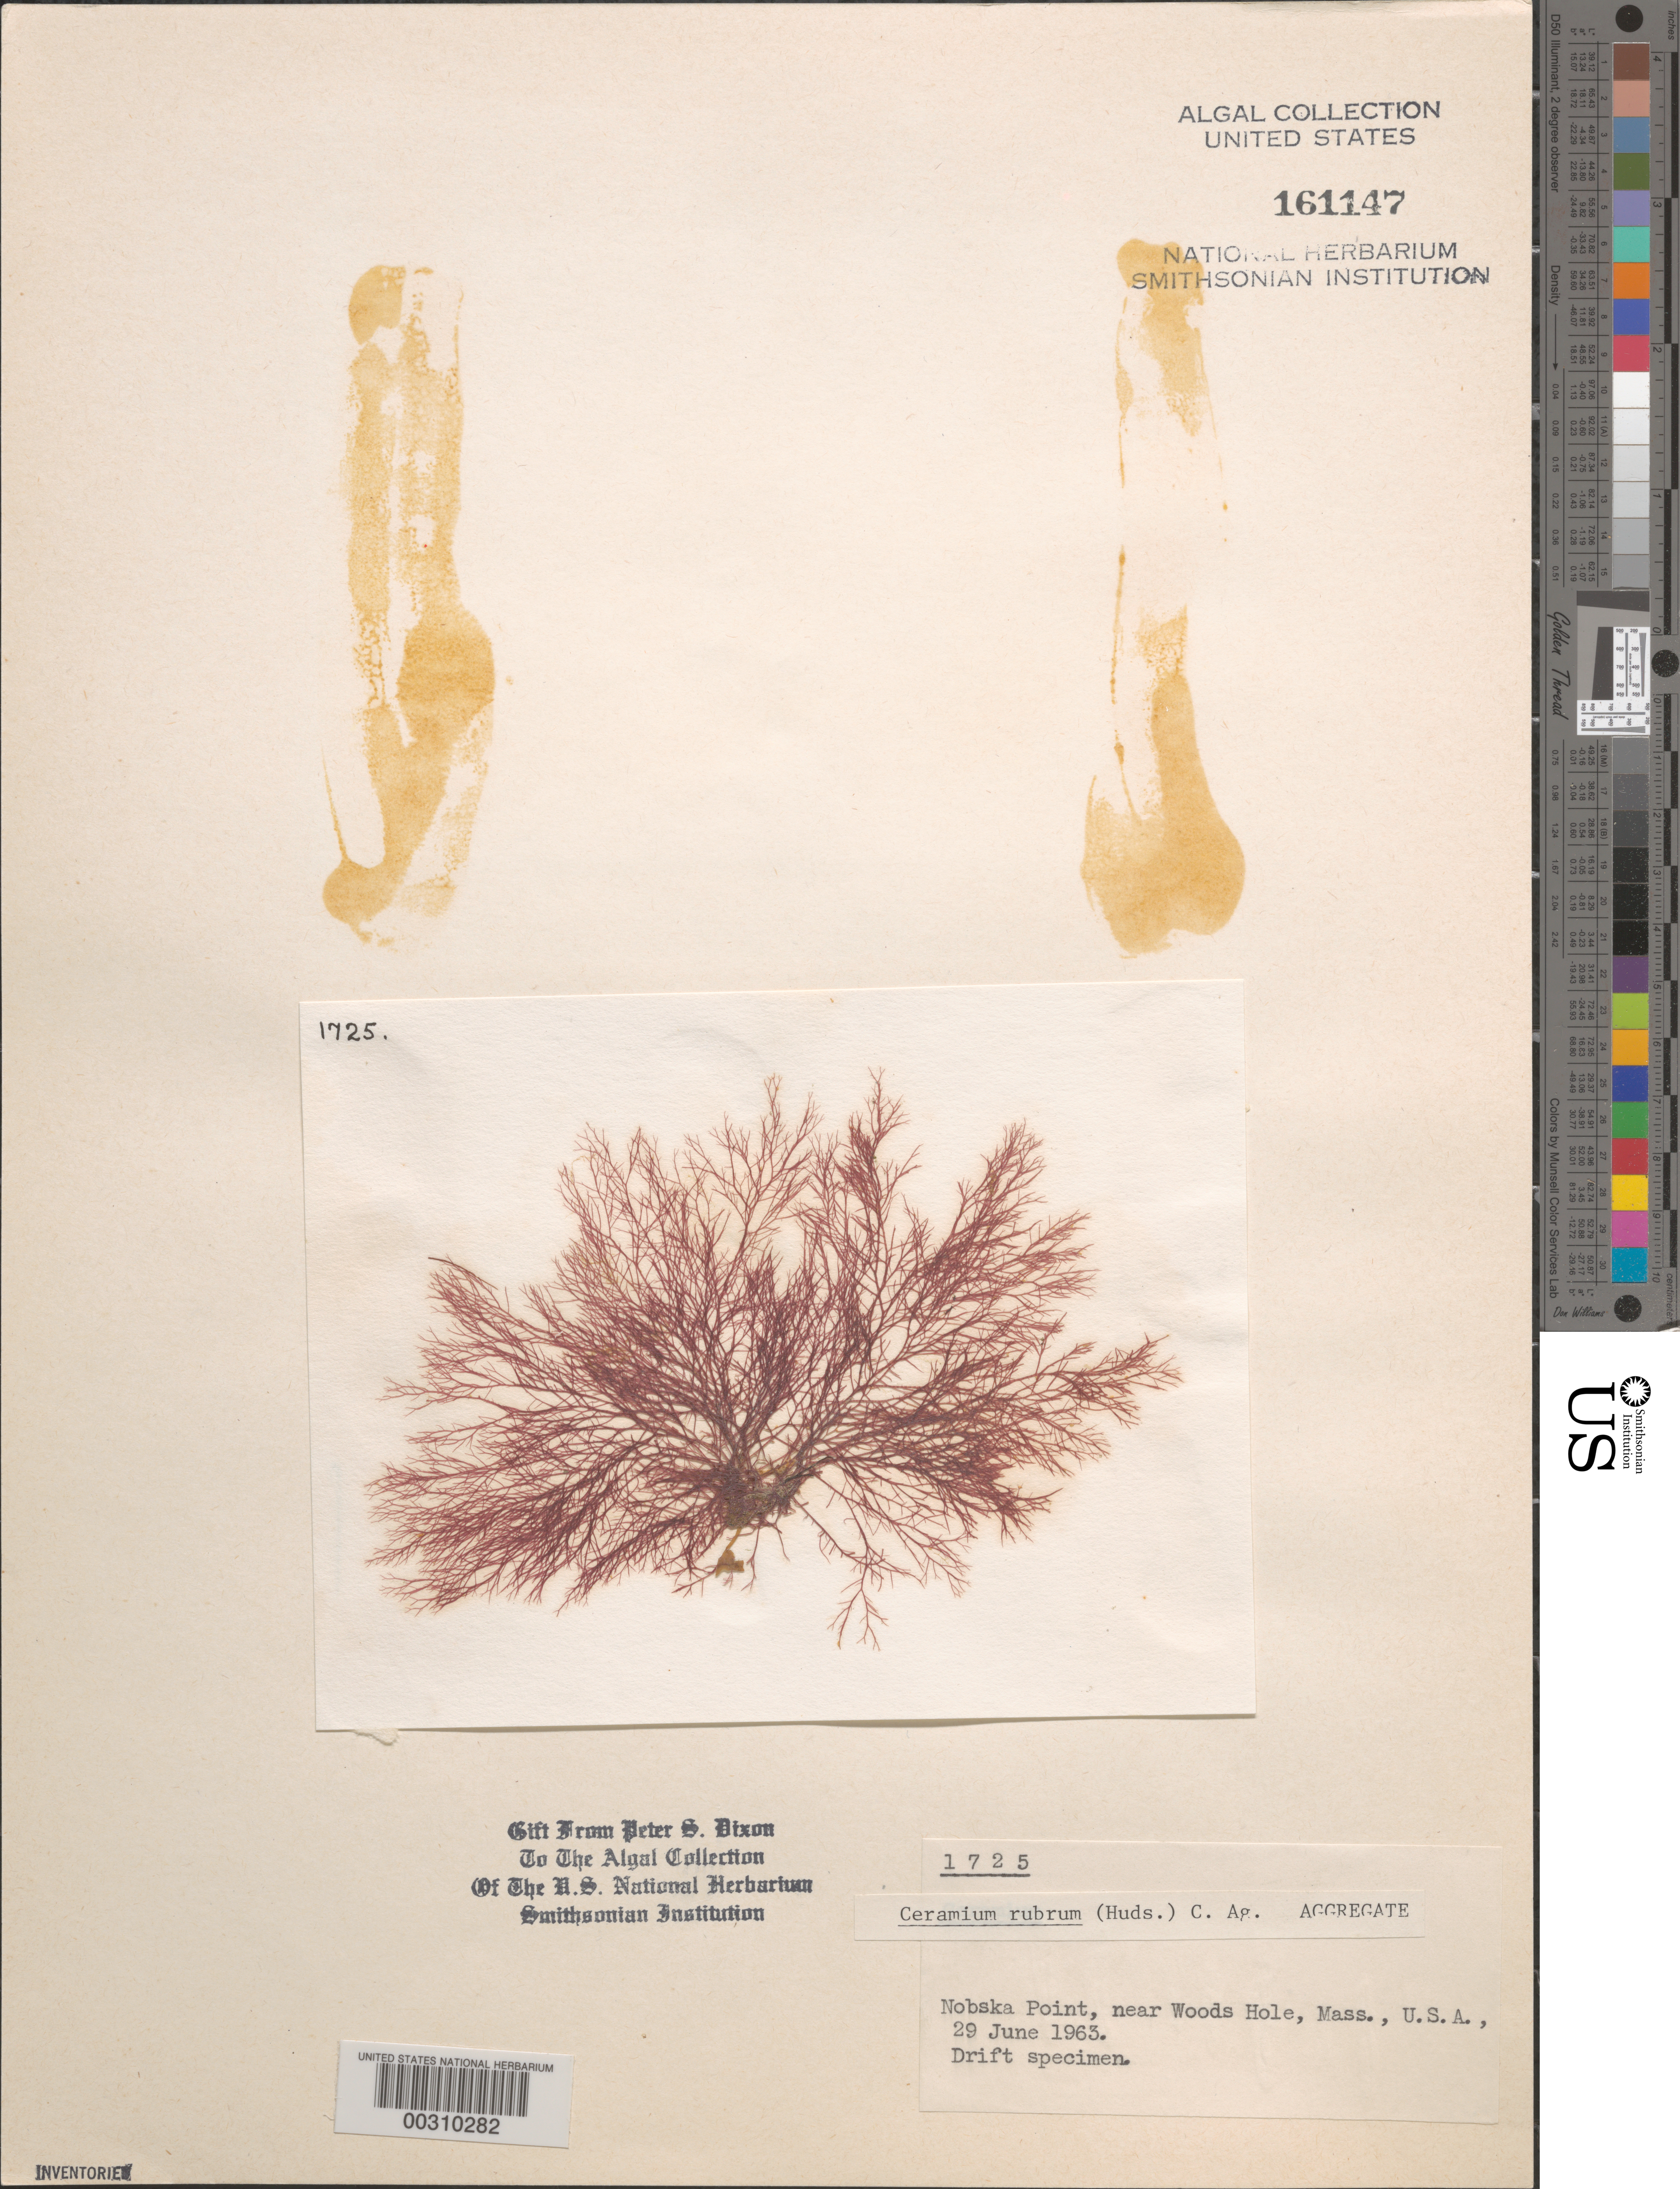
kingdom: Plantae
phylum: Rhodophyta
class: Florideophyceae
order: Ceramiales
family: Ceramiaceae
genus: Ceramium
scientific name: Ceramium rubrum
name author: C. Agardh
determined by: Dixon, P. S.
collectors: P. S. Dixon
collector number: PSD 1725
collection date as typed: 29 Jun 1963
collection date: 1963-06-29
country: United States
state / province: Massachusetts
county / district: Barnstable County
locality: Nobska Point near Woods Hole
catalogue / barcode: US 161147